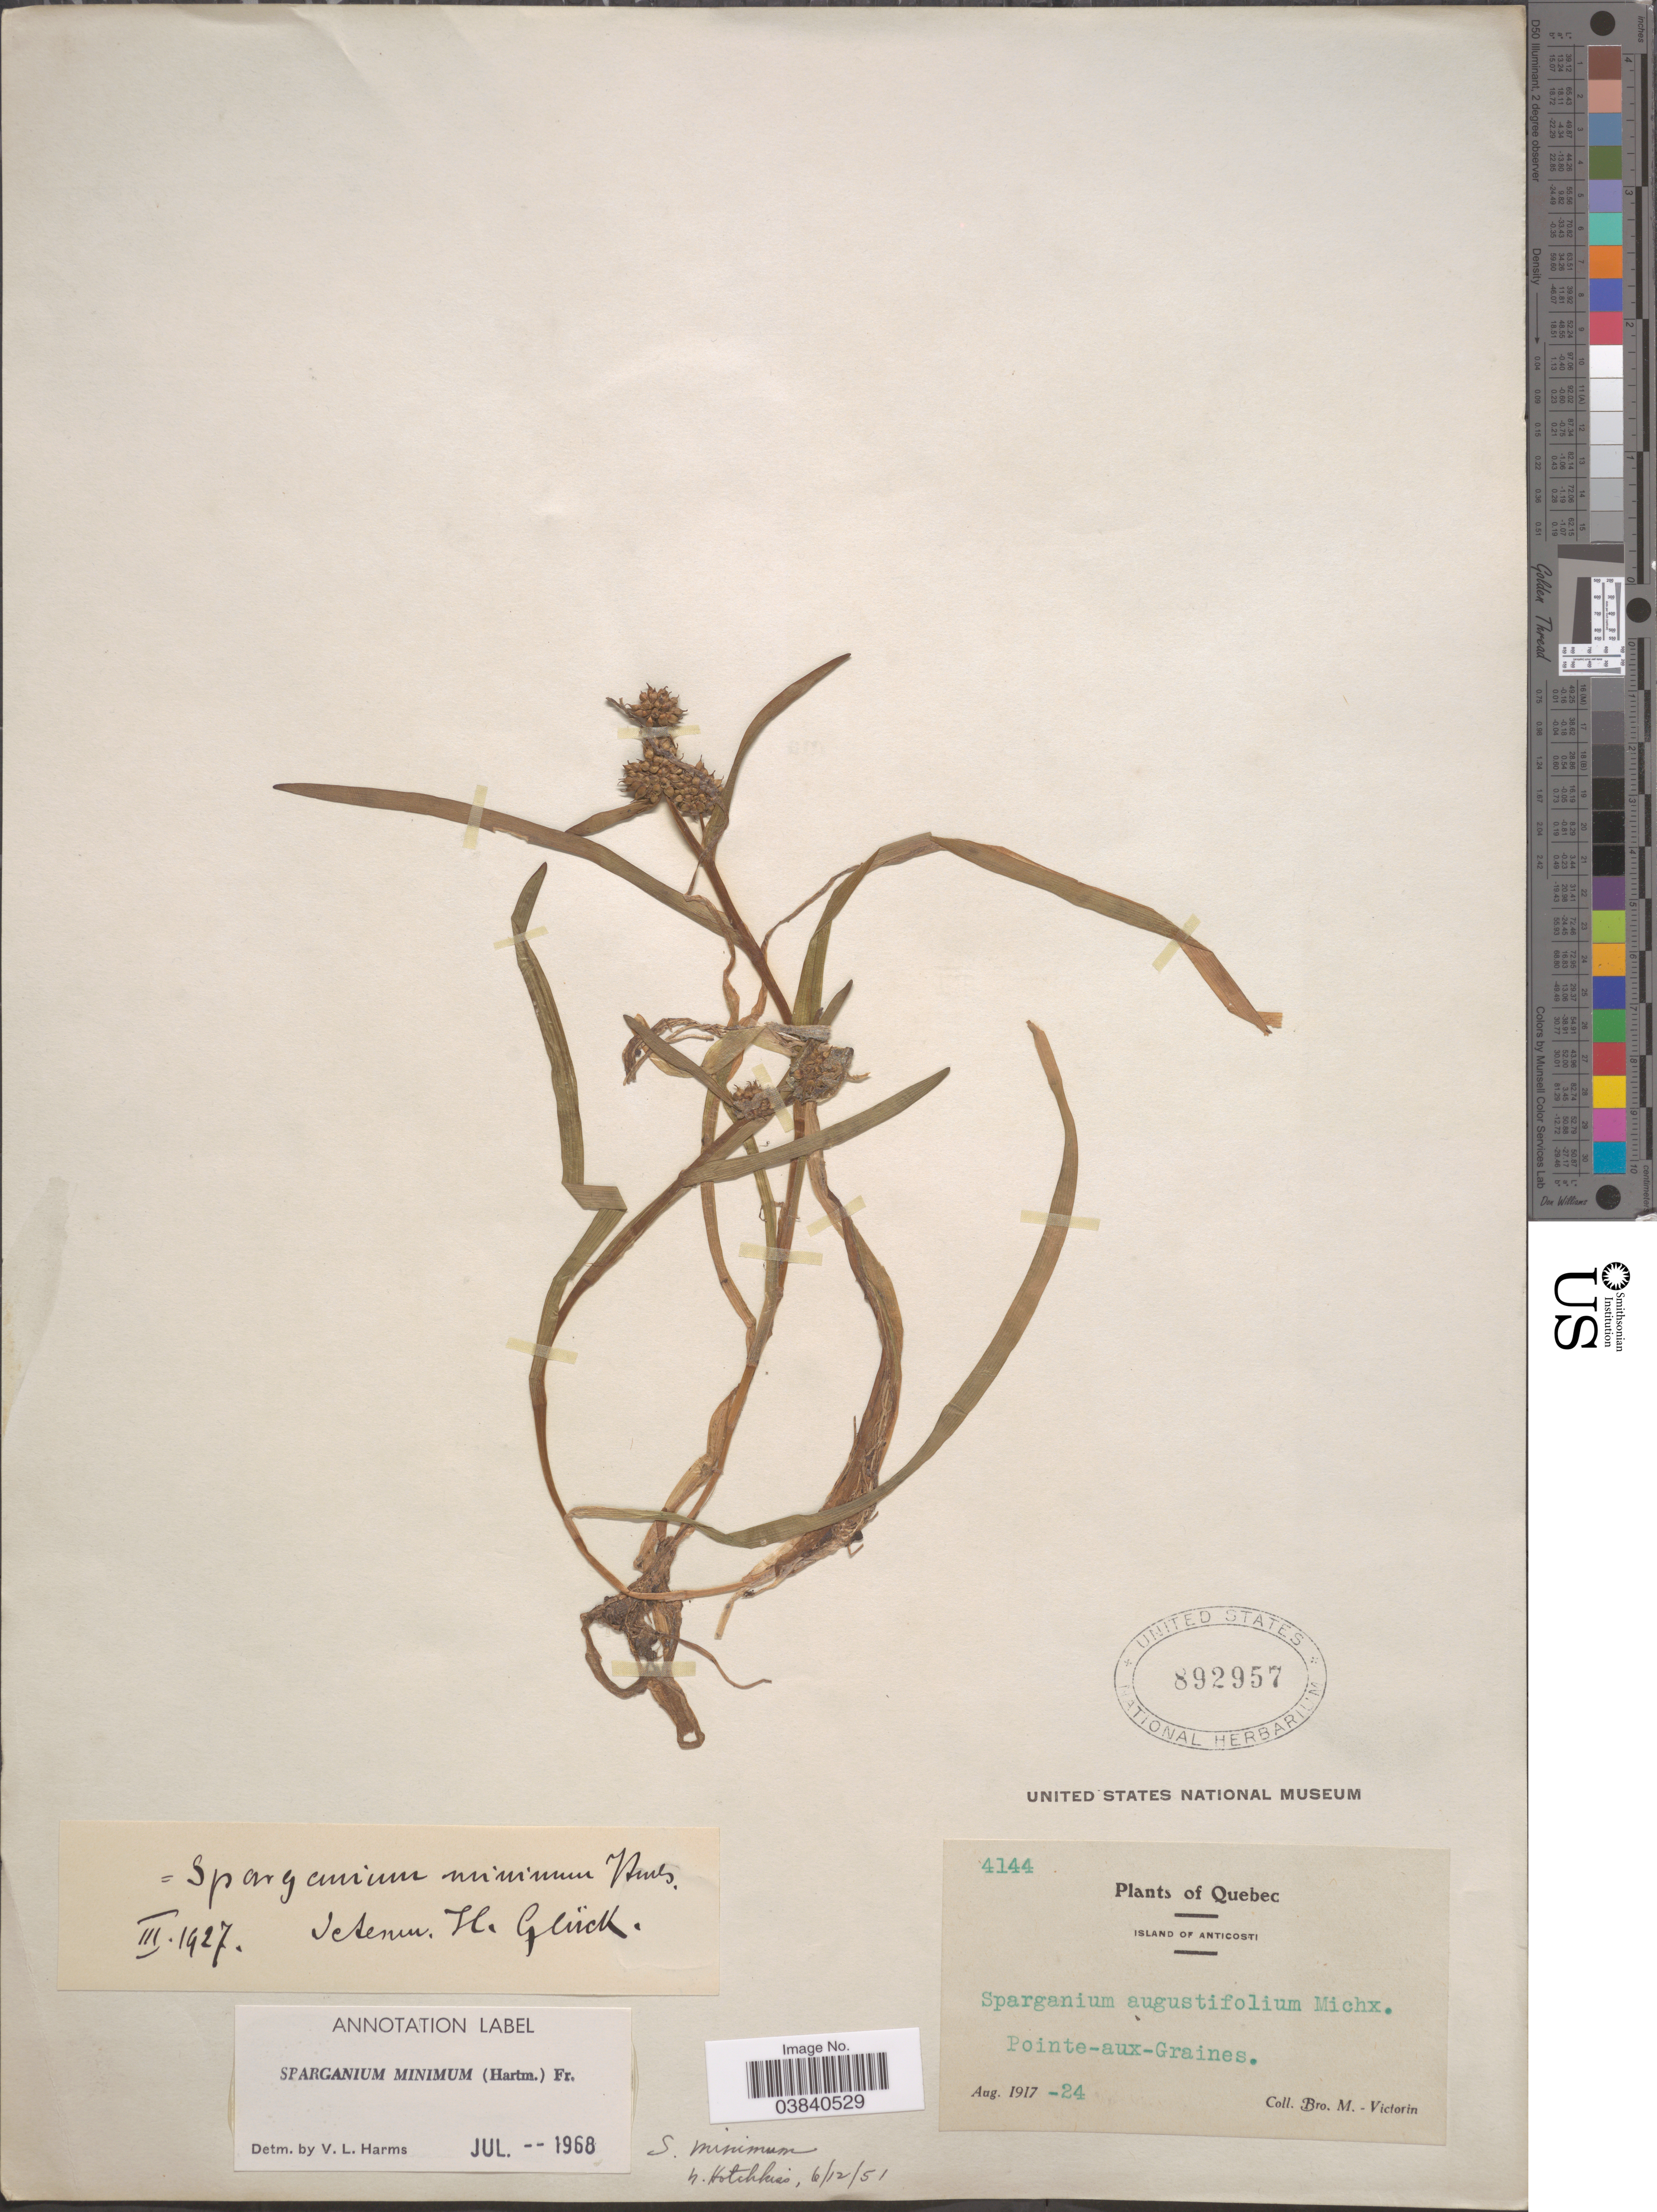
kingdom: Plantae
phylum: Tracheophyta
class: Liliopsida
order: Poales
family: Typhaceae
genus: Sparganium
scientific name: Sparganium minimum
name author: Wallr.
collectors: Fr. Marie-Victorin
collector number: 4144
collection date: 1917-08-24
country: Canada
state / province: Quebec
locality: Island of Anticosti. Pointe-aux-Graines.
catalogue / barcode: US 892957